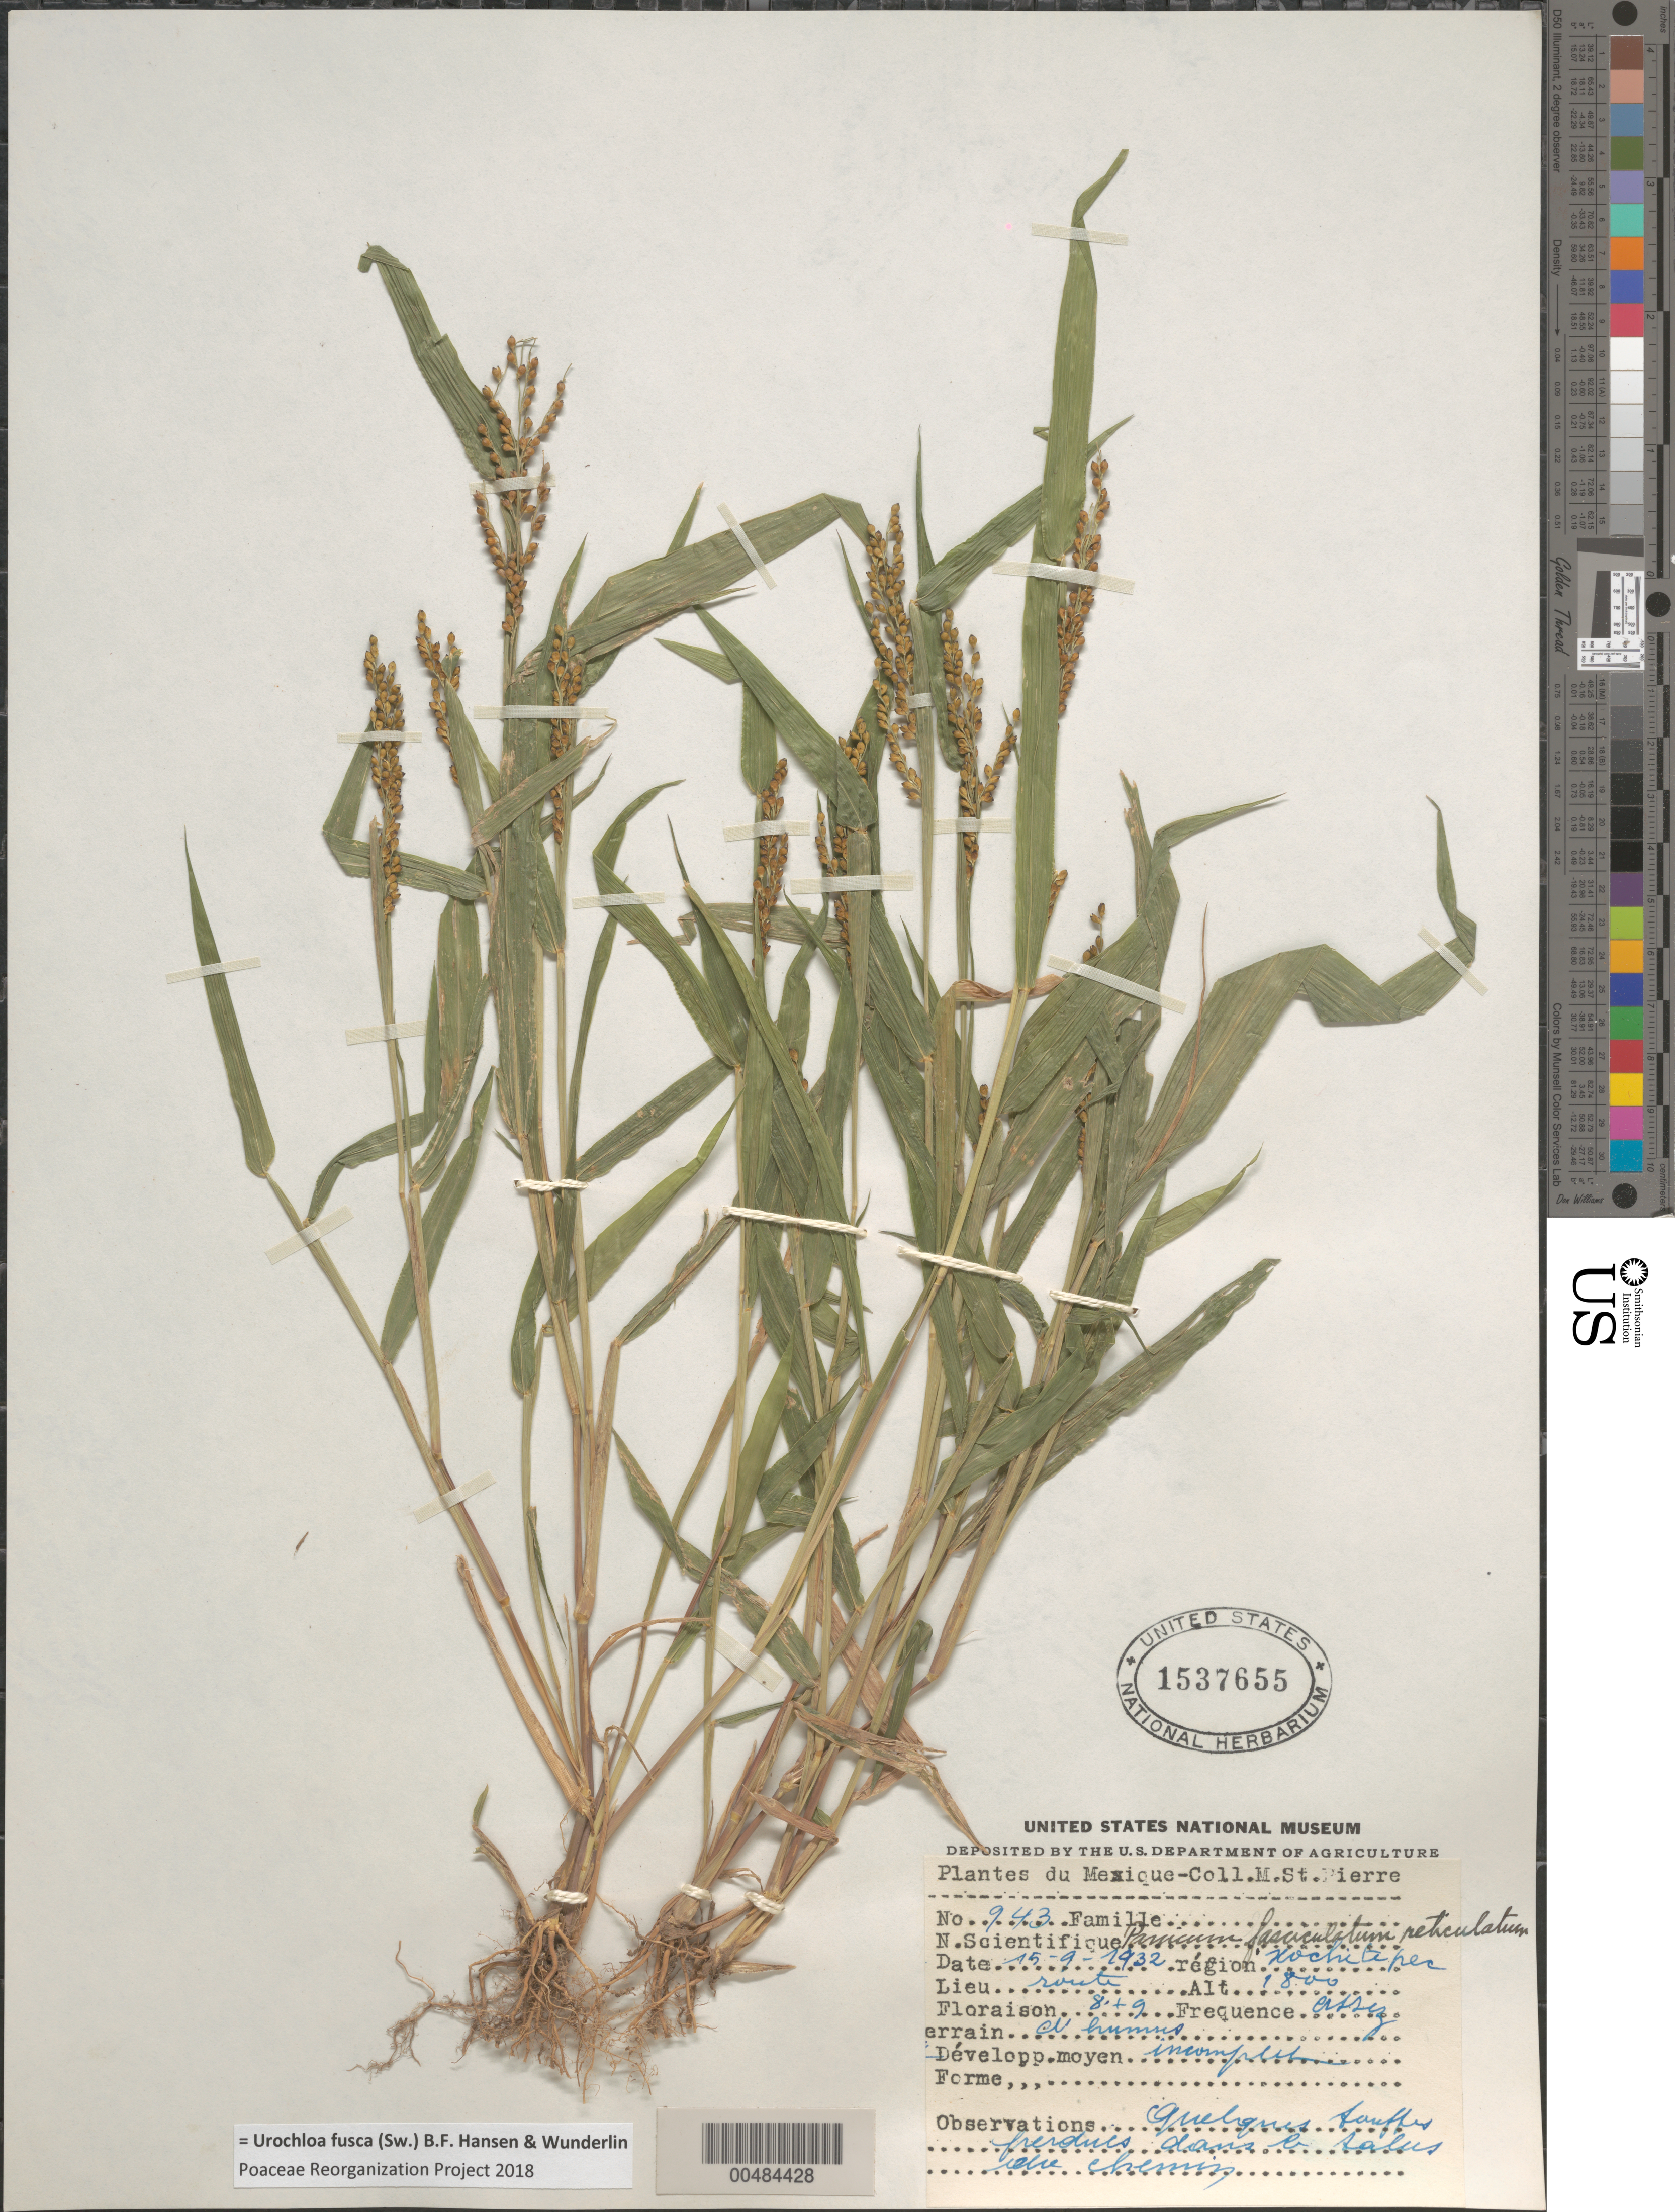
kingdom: Plantae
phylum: Tracheophyta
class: Liliopsida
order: Poales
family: Poaceae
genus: Brachiaria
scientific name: Brachiaria fasciculata var. reticulata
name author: (Torr.) Beetle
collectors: M. Saint-Pierre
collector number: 943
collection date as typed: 15 Sep 1932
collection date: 1932-09-15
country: Mexico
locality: Xochitepec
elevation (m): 1800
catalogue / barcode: US 1537655